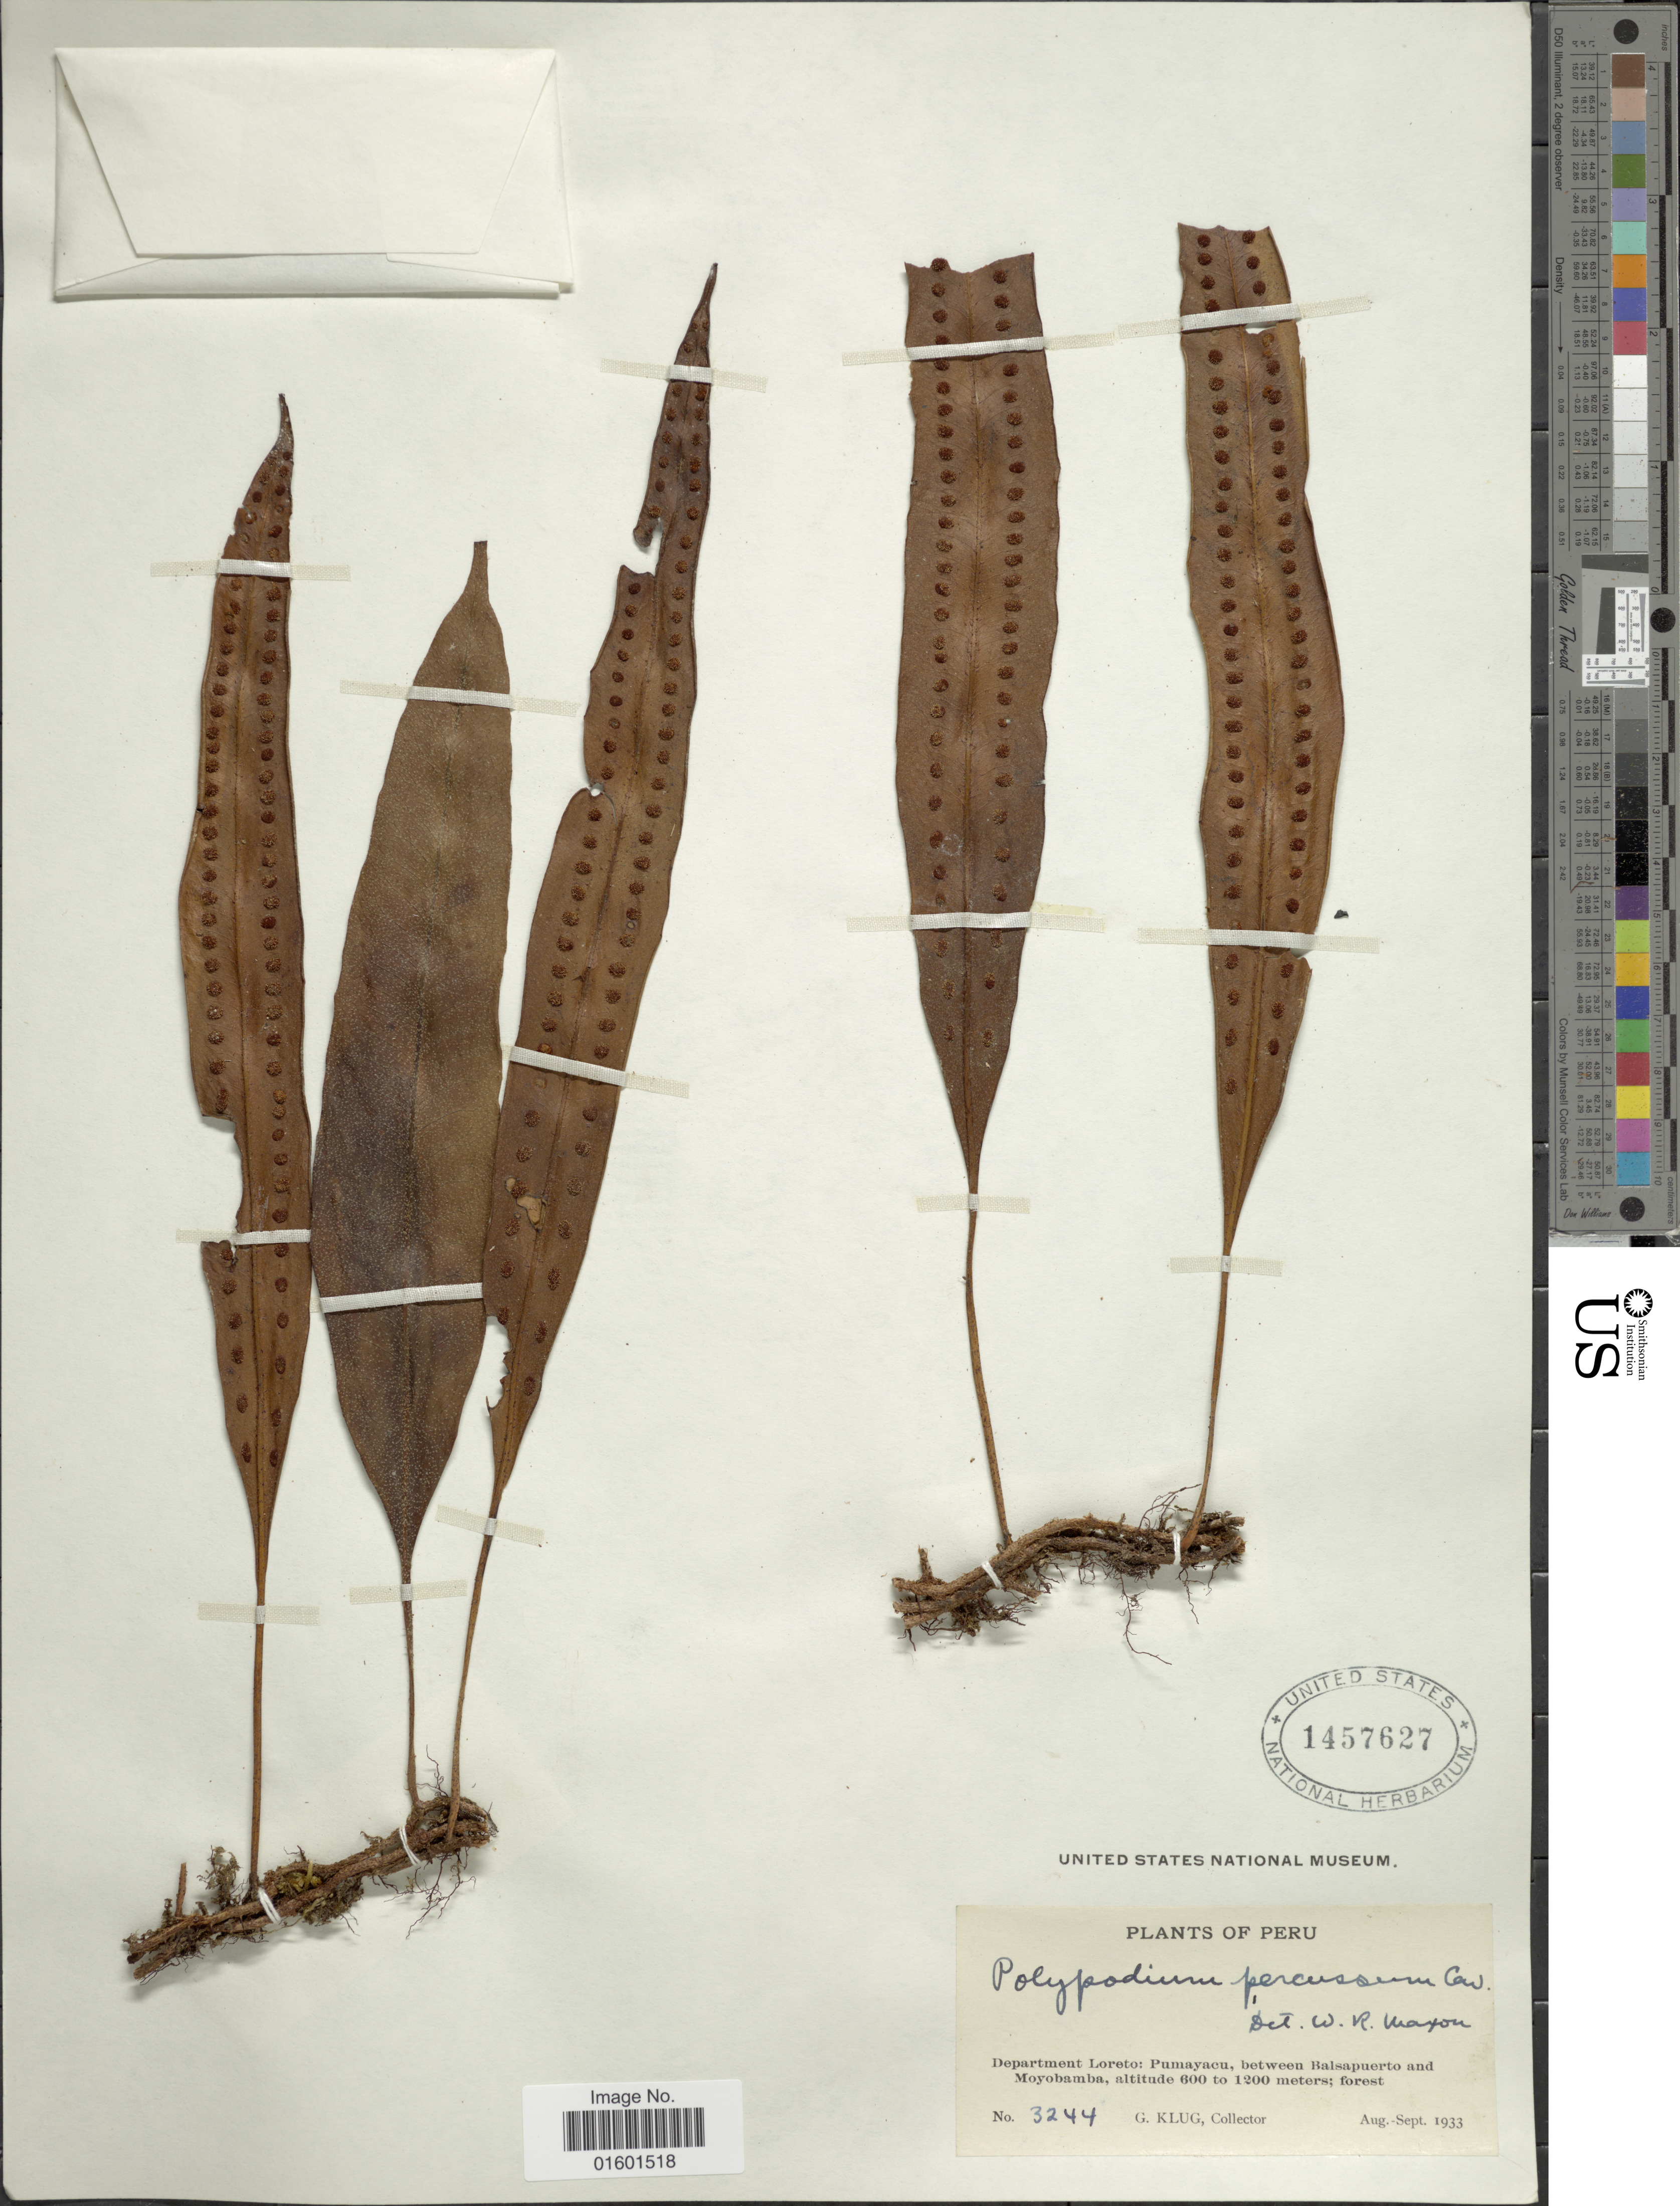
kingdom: Plantae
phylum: Tracheophyta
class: Polypodiopsida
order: Polypodiales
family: Polypodiaceae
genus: Microgramma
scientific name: Microgramma percussa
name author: (Cav.) de la Sota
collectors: G. Klug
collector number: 3244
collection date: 1933-08/1933-09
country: Peru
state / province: Loreto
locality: Pumayacu, between Baisapuerto and Moyobamba; forest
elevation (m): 600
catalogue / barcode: US 1457627